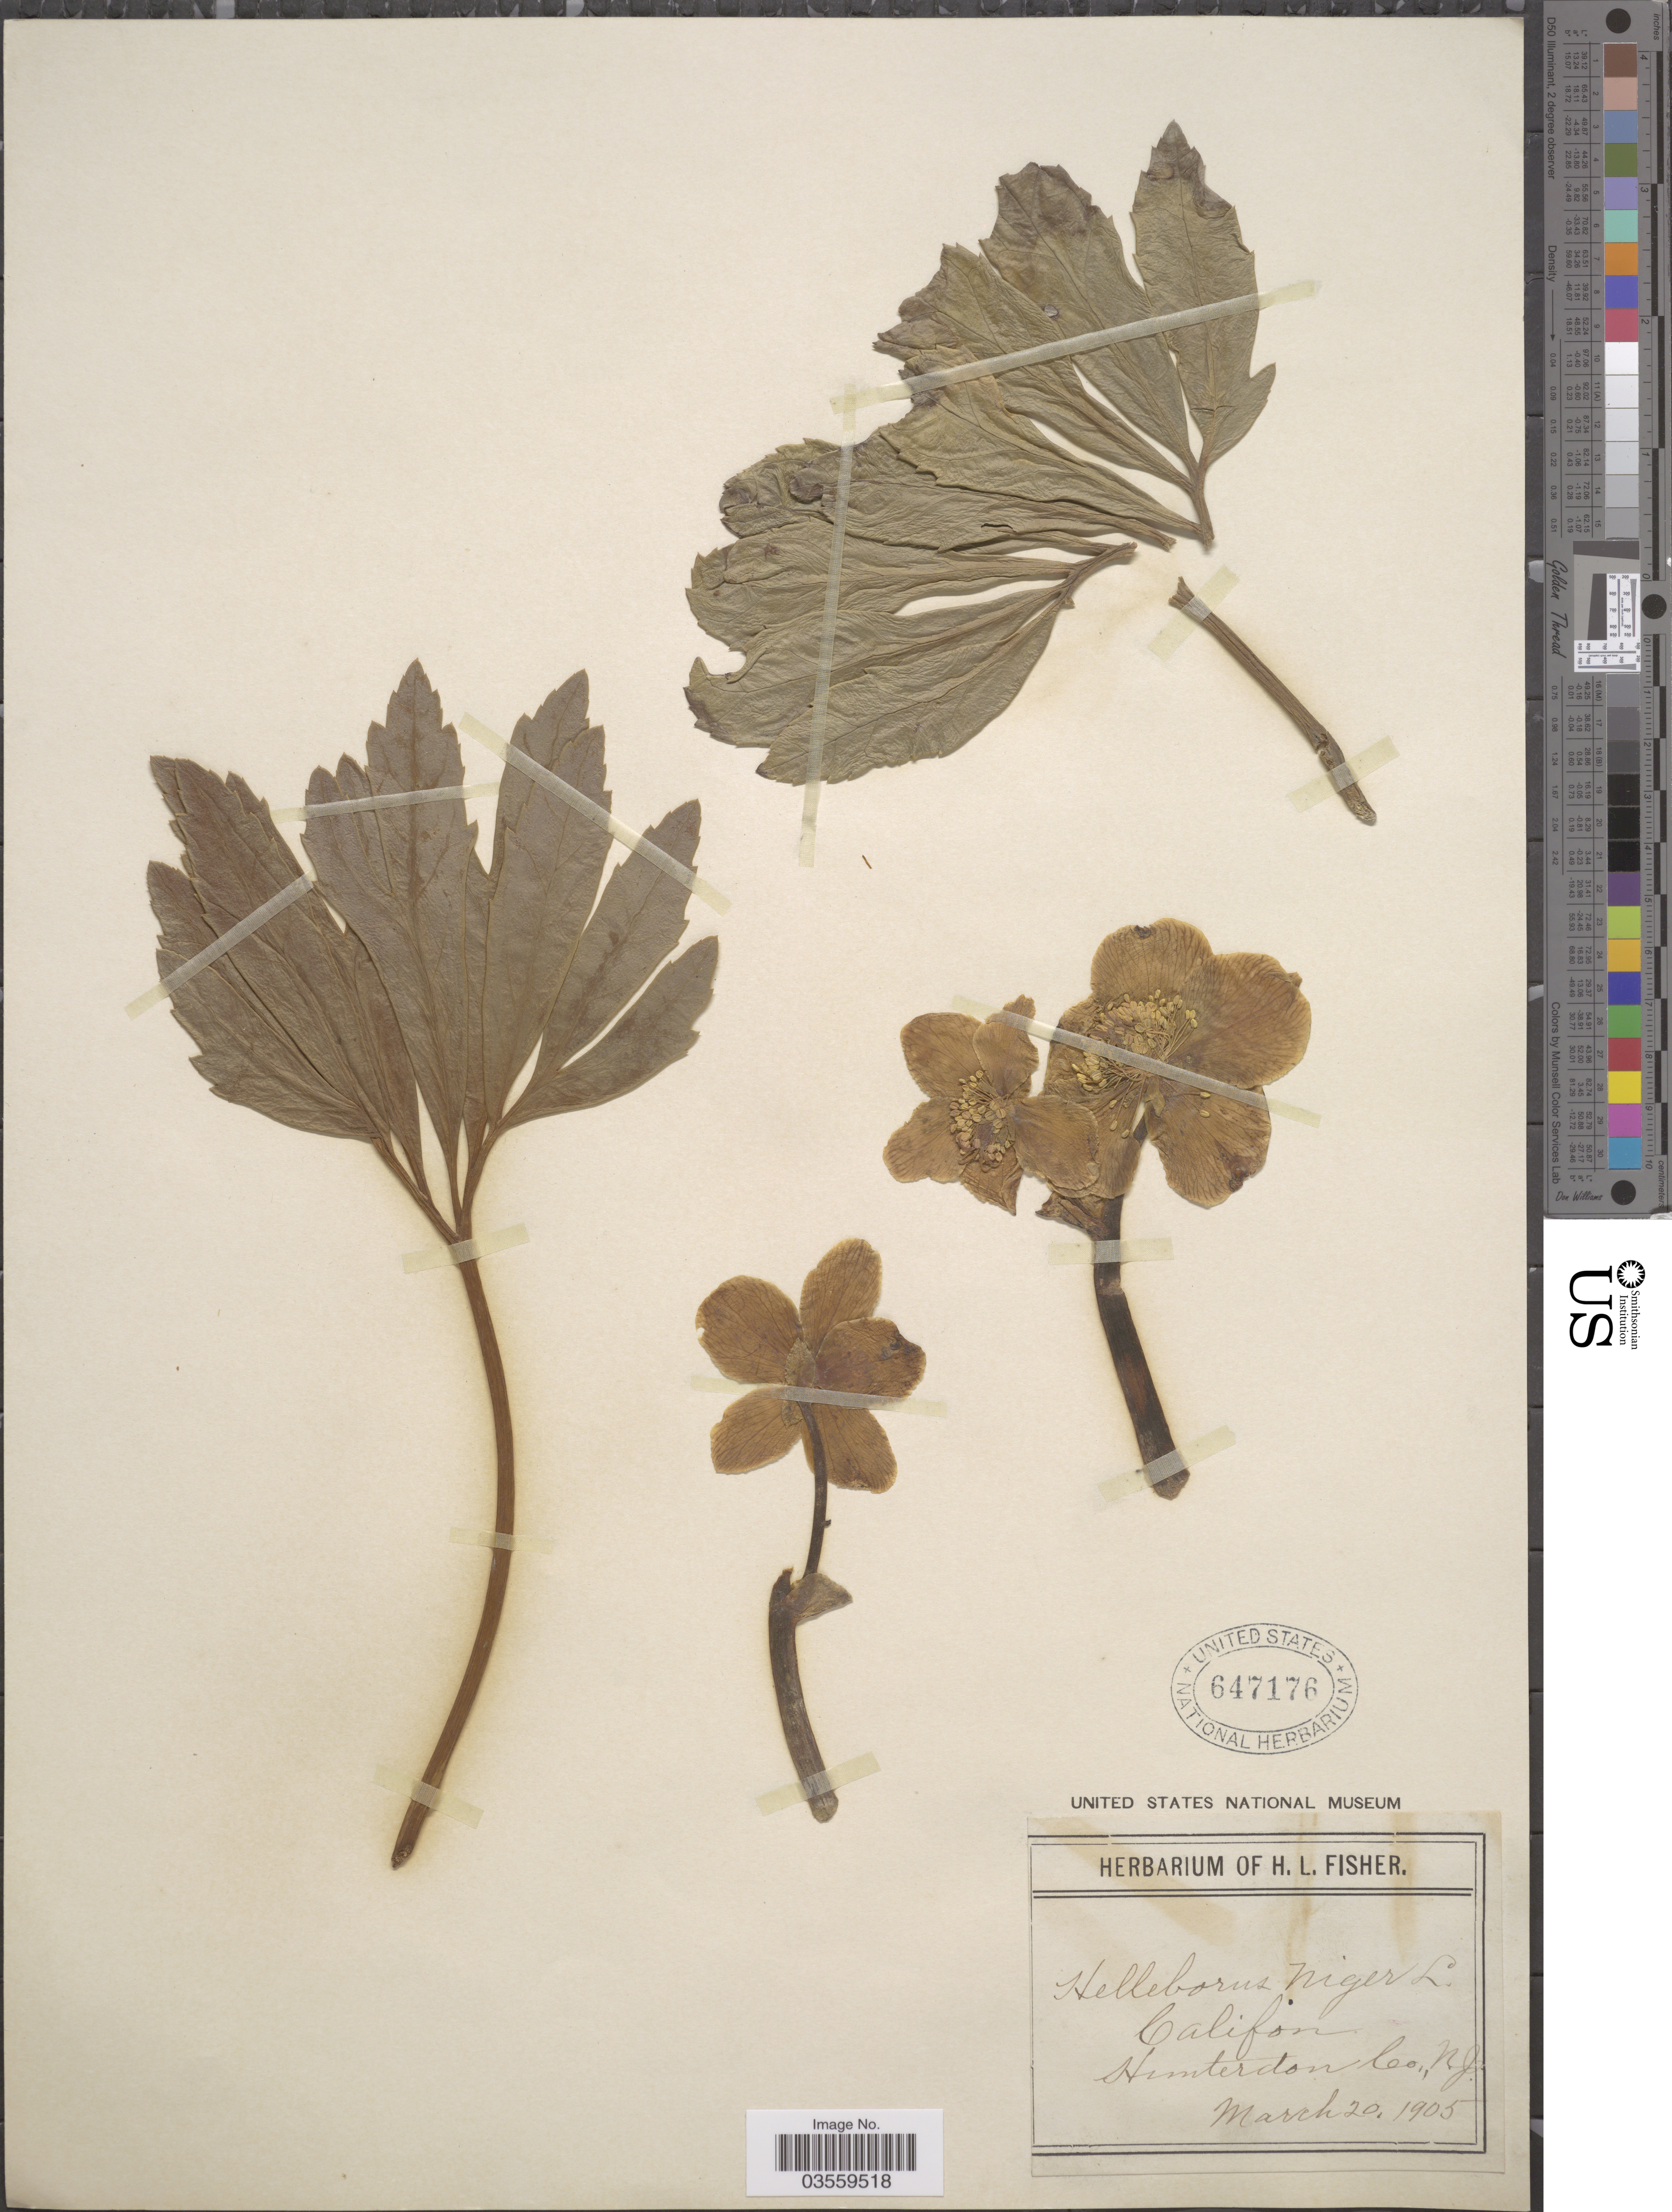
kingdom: Plantae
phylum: Tracheophyta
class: Magnoliopsida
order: Ranunculales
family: Ranunculaceae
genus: Helleborus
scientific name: Helleborus niger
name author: L.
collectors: ex herb. of H. L. Fisher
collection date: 1905-03-20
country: United States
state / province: New Jersey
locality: Califon. Hunterdon Co.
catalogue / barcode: US 647176